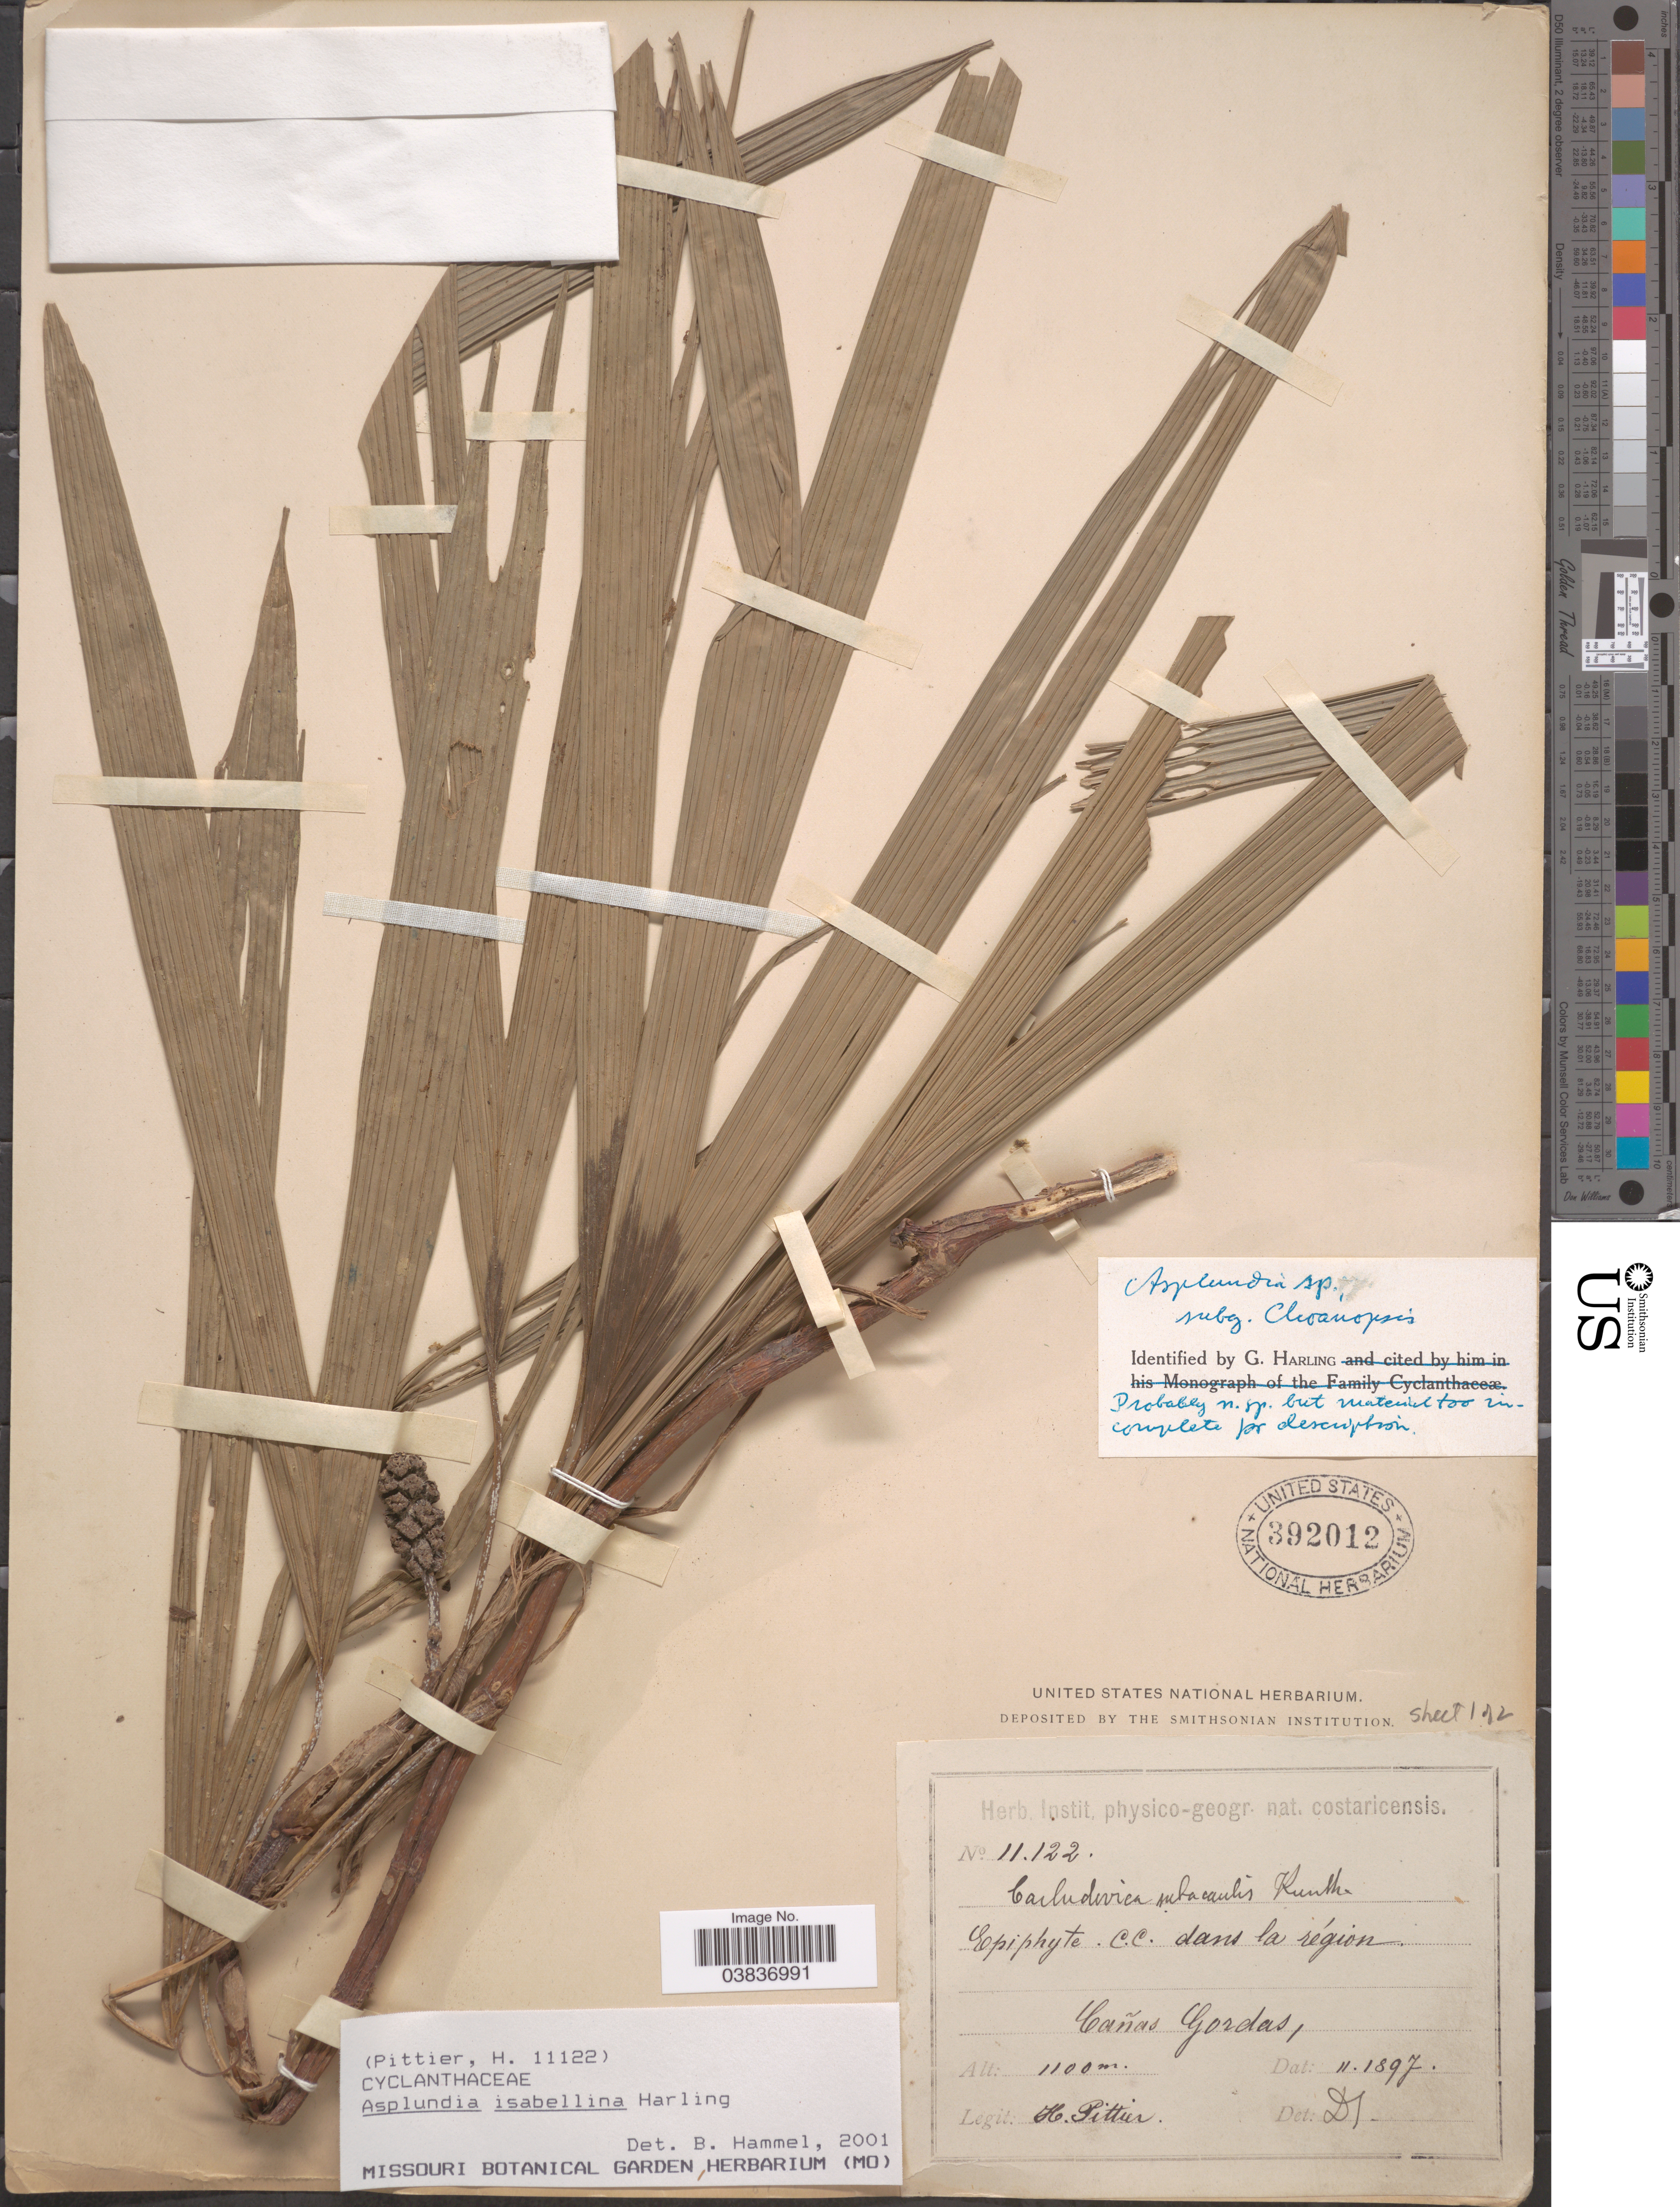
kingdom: Plantae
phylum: Tracheophyta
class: Liliopsida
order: Pandanales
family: Cyclanthaceae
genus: Asplundia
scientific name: Asplundia isabellina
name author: Harling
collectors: H. F. Pittier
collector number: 11122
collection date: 1897-11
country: Costa Rica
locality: Cañas Gordas.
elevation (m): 1100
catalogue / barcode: US 392012